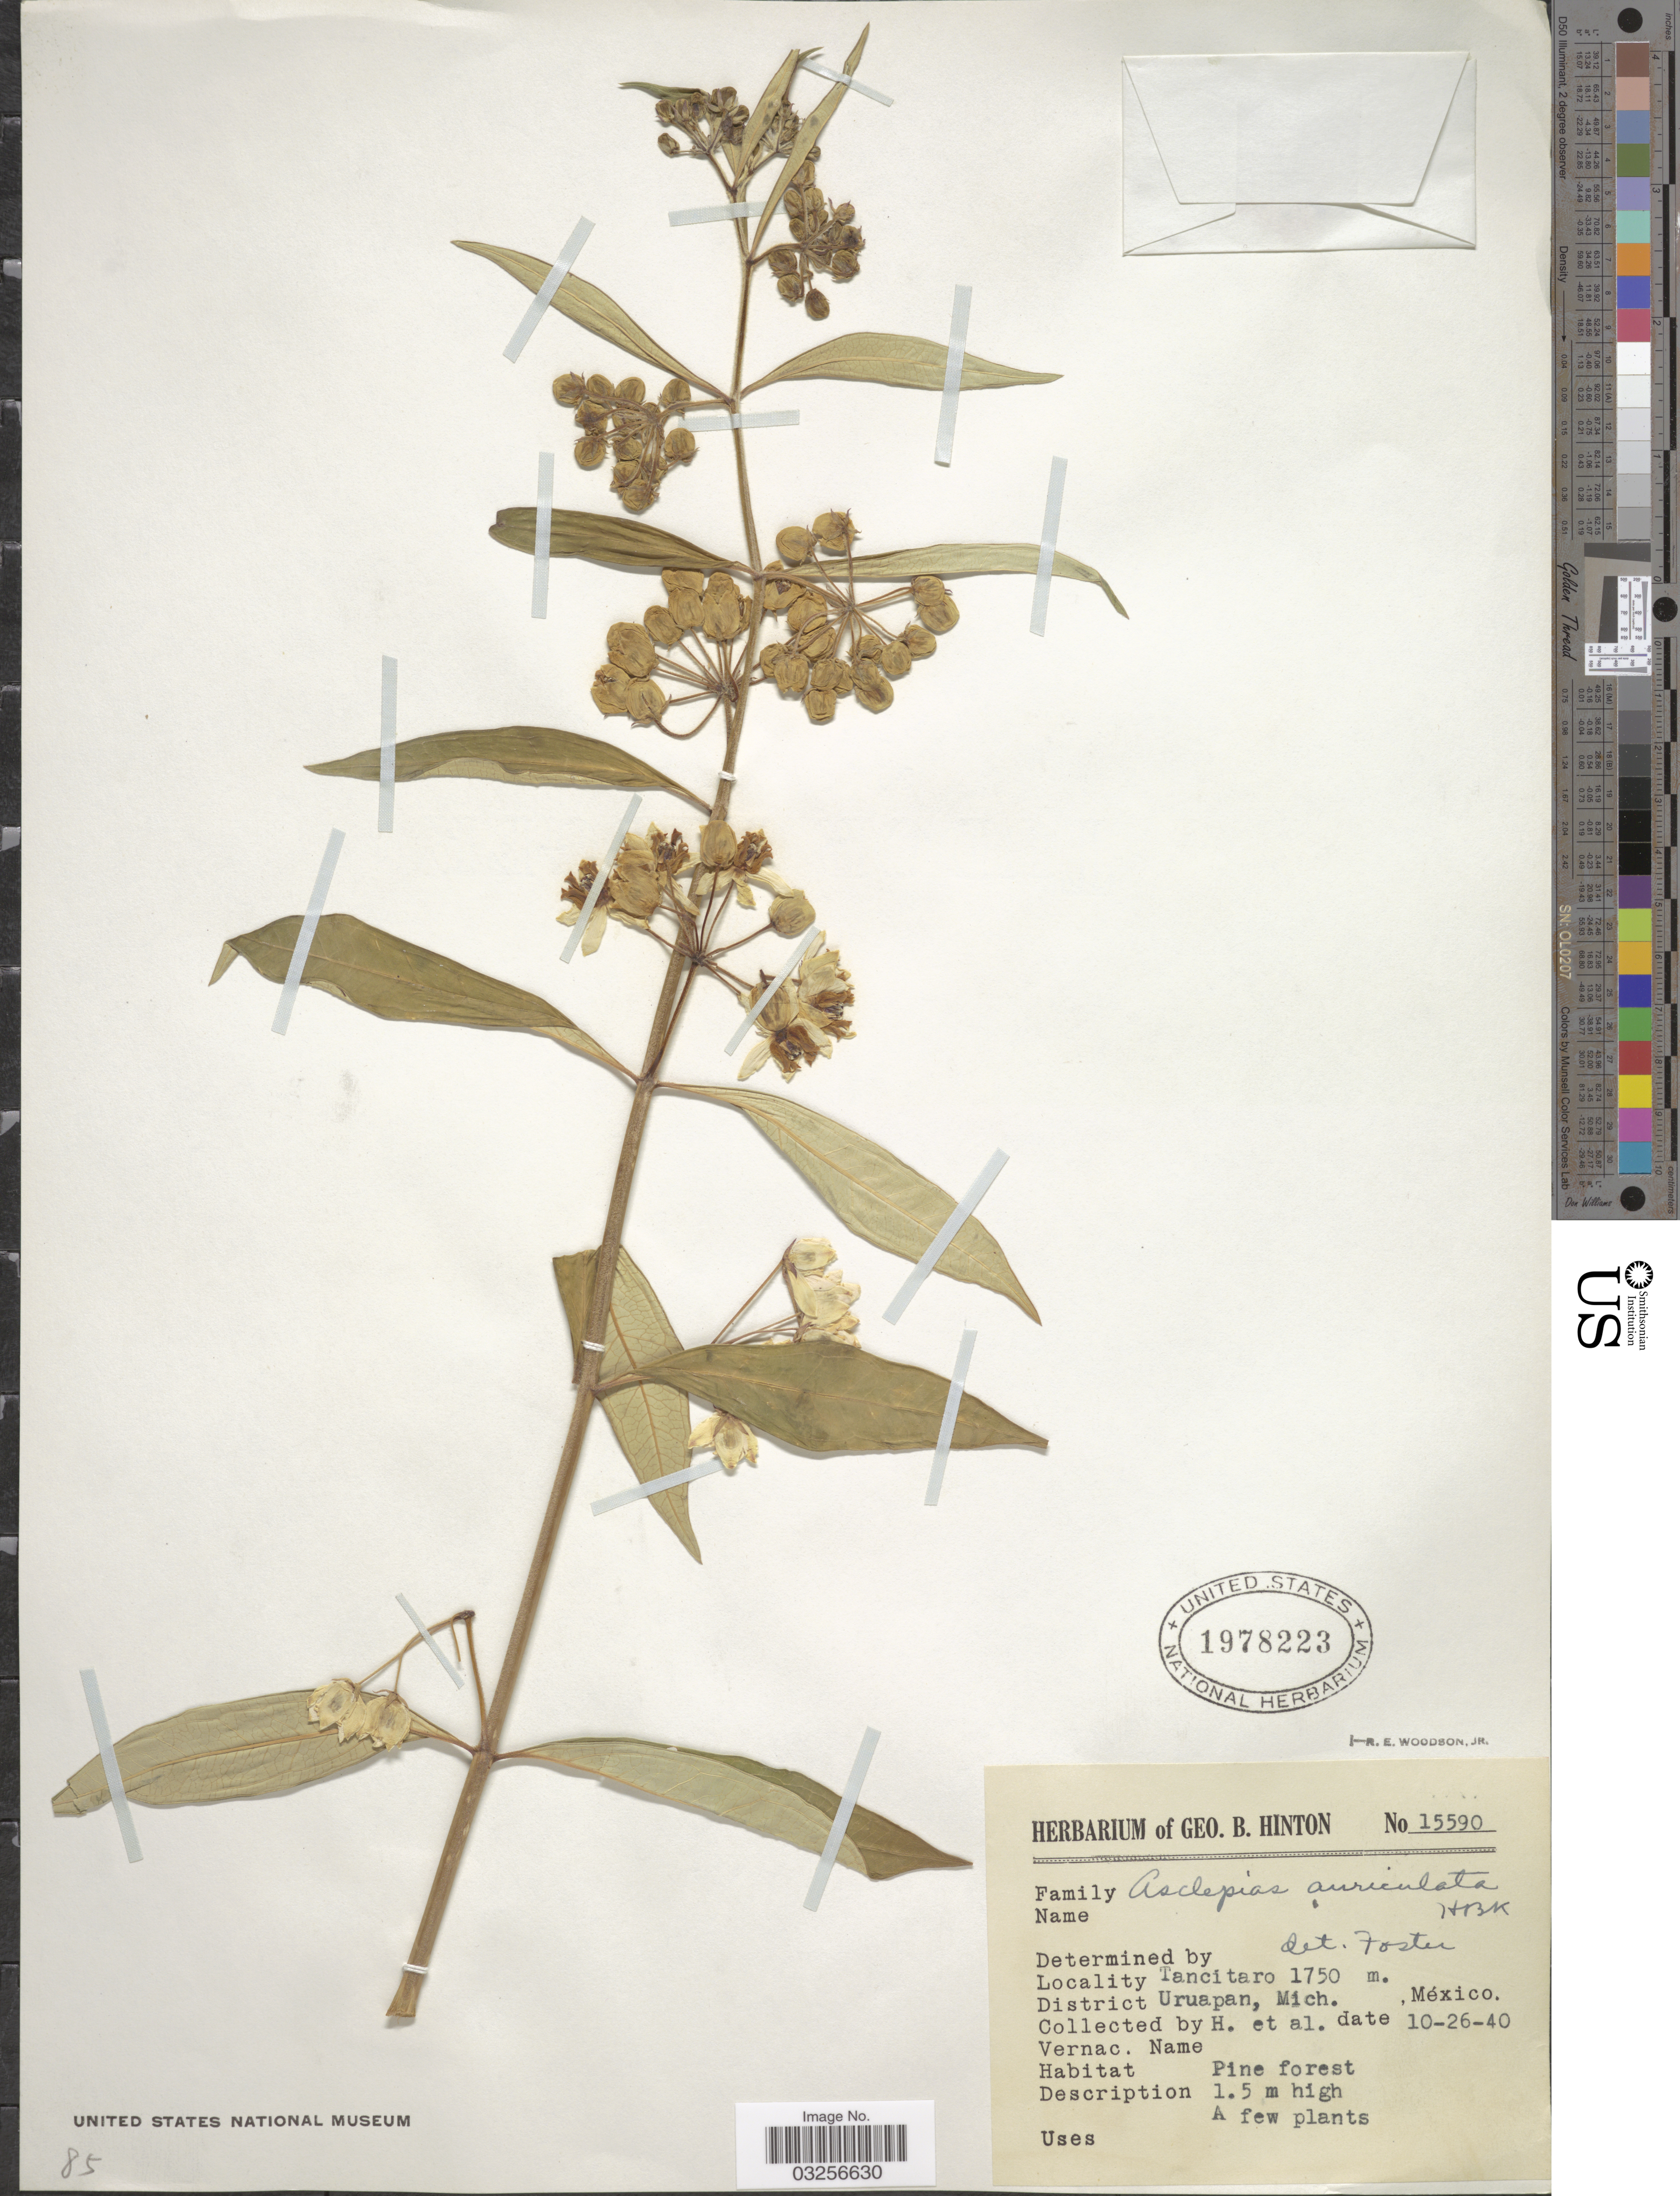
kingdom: Plantae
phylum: Tracheophyta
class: Magnoliopsida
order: Gentianales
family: Apocynaceae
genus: Asclepias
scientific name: Asclepias auriculata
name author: Kunth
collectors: G. B. Hinton & et al.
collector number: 15590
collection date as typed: Transcribed d/m/y: 26/10/40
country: Mexico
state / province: Michoacán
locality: Tancitaro, District Uruapan.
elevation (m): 1750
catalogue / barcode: US 1978223